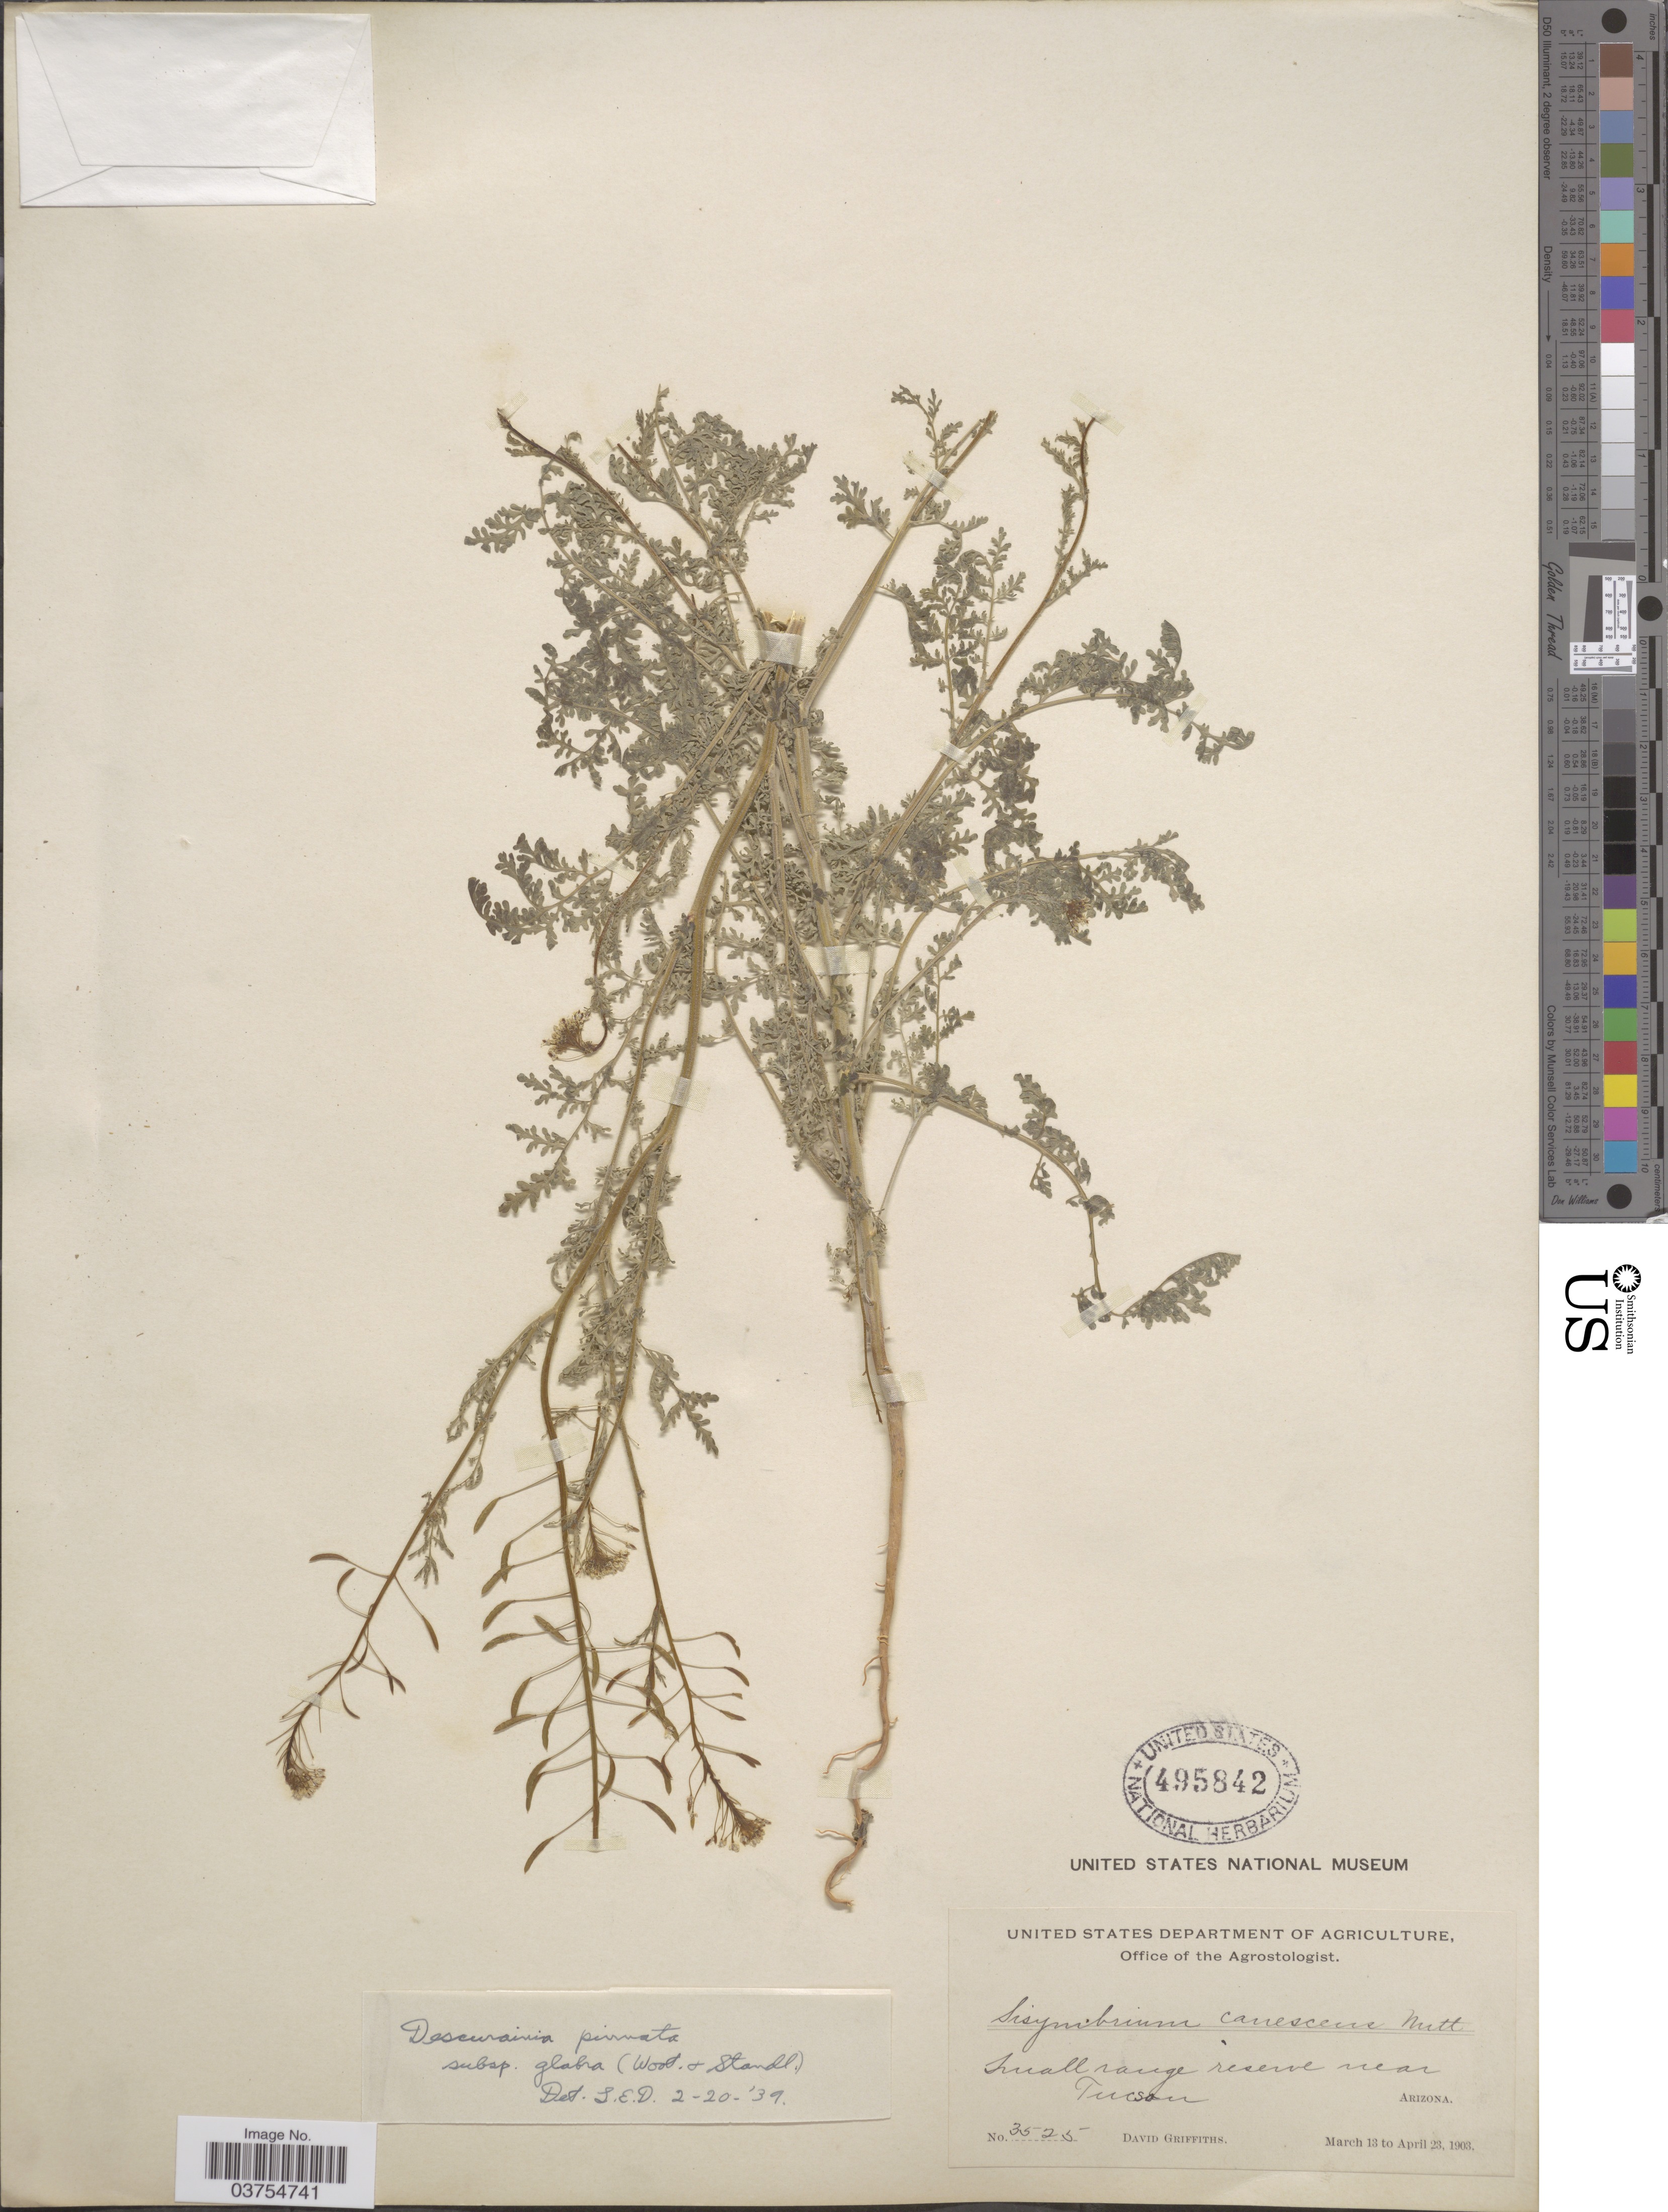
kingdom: Plantae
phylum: Tracheophyta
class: Magnoliopsida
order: Brassicales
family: Brassicaceae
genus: Descurainia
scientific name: Descurainia pinnata subsp. glabra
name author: (Wooton & Standl.) Detling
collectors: D. Griffiths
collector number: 3525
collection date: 1903-03-13/1903-04-23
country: United States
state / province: Arizona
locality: Small range reserve near Tucson.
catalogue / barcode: US 495842